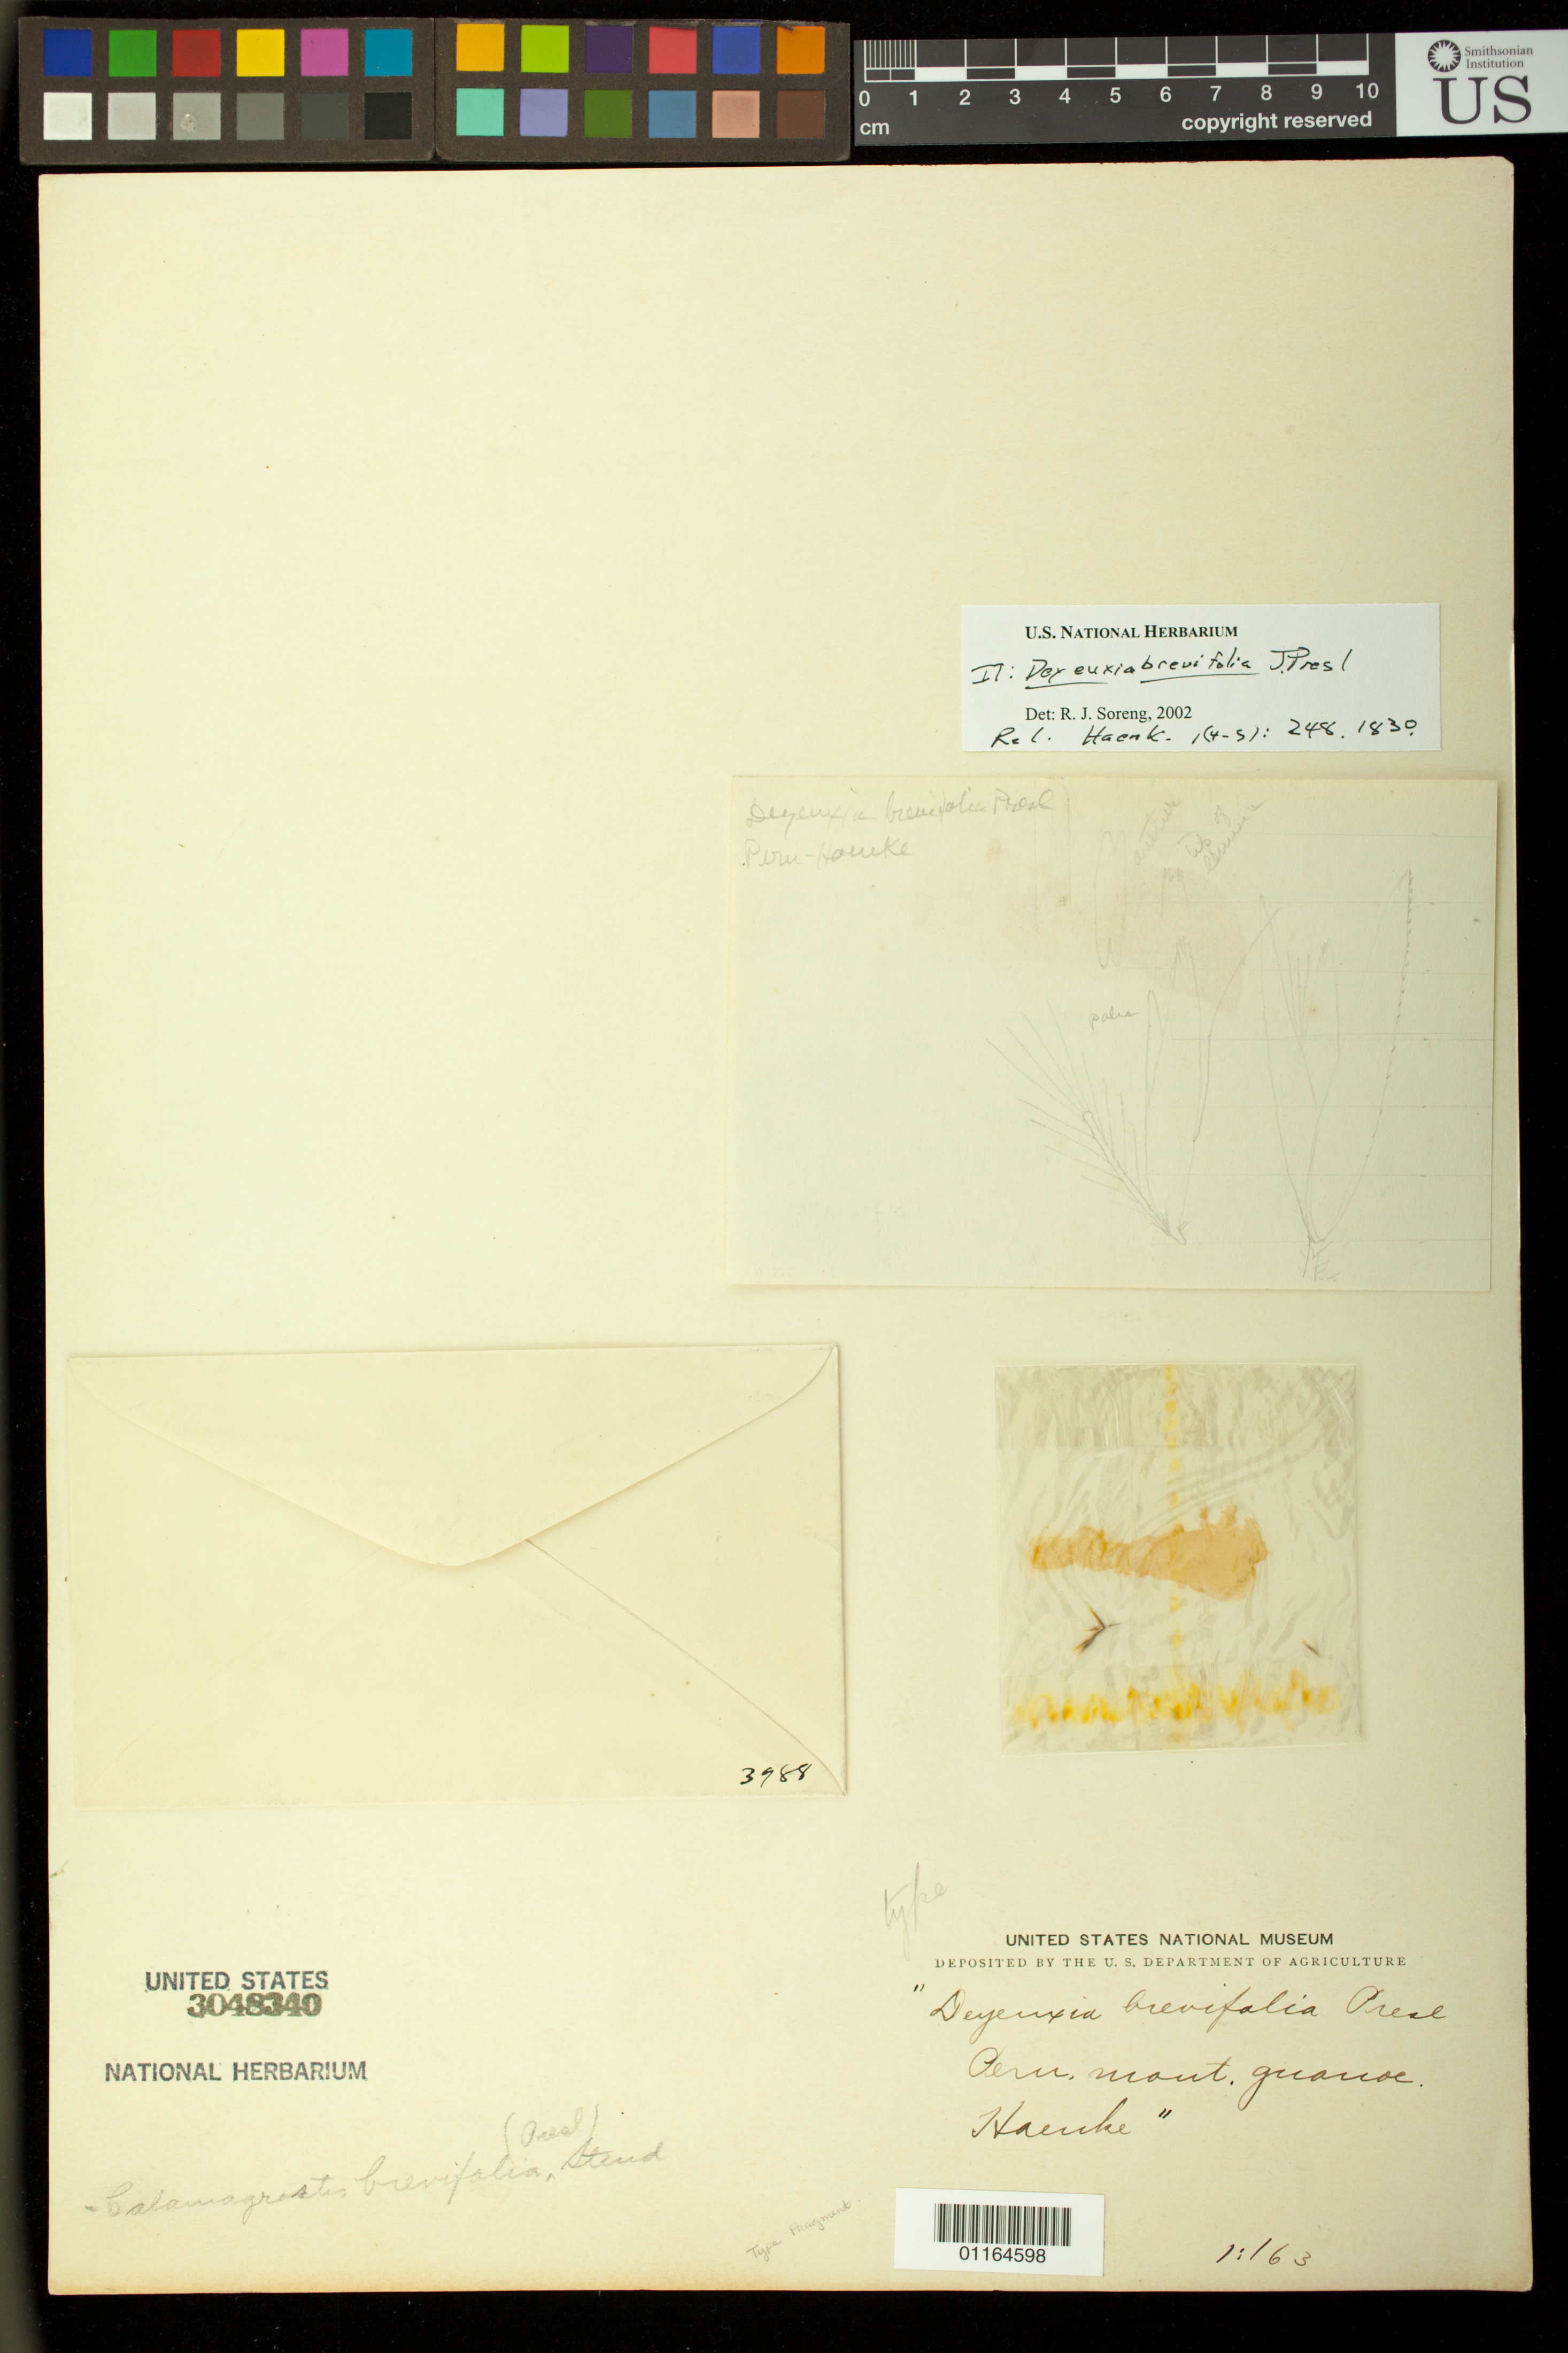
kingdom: Plantae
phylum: Tracheophyta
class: Liliopsida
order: Poales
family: Poaceae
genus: Deyeuxia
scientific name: Deyeuxia brevifolia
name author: J. Presl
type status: Type Collection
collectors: T. P. X. Haenke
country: Peru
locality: mont. guanoc. [protologue, "montanis huanoccensibus"]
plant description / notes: Fragmentary material of type specimen ex herb. Prague (?)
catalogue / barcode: US 3048340